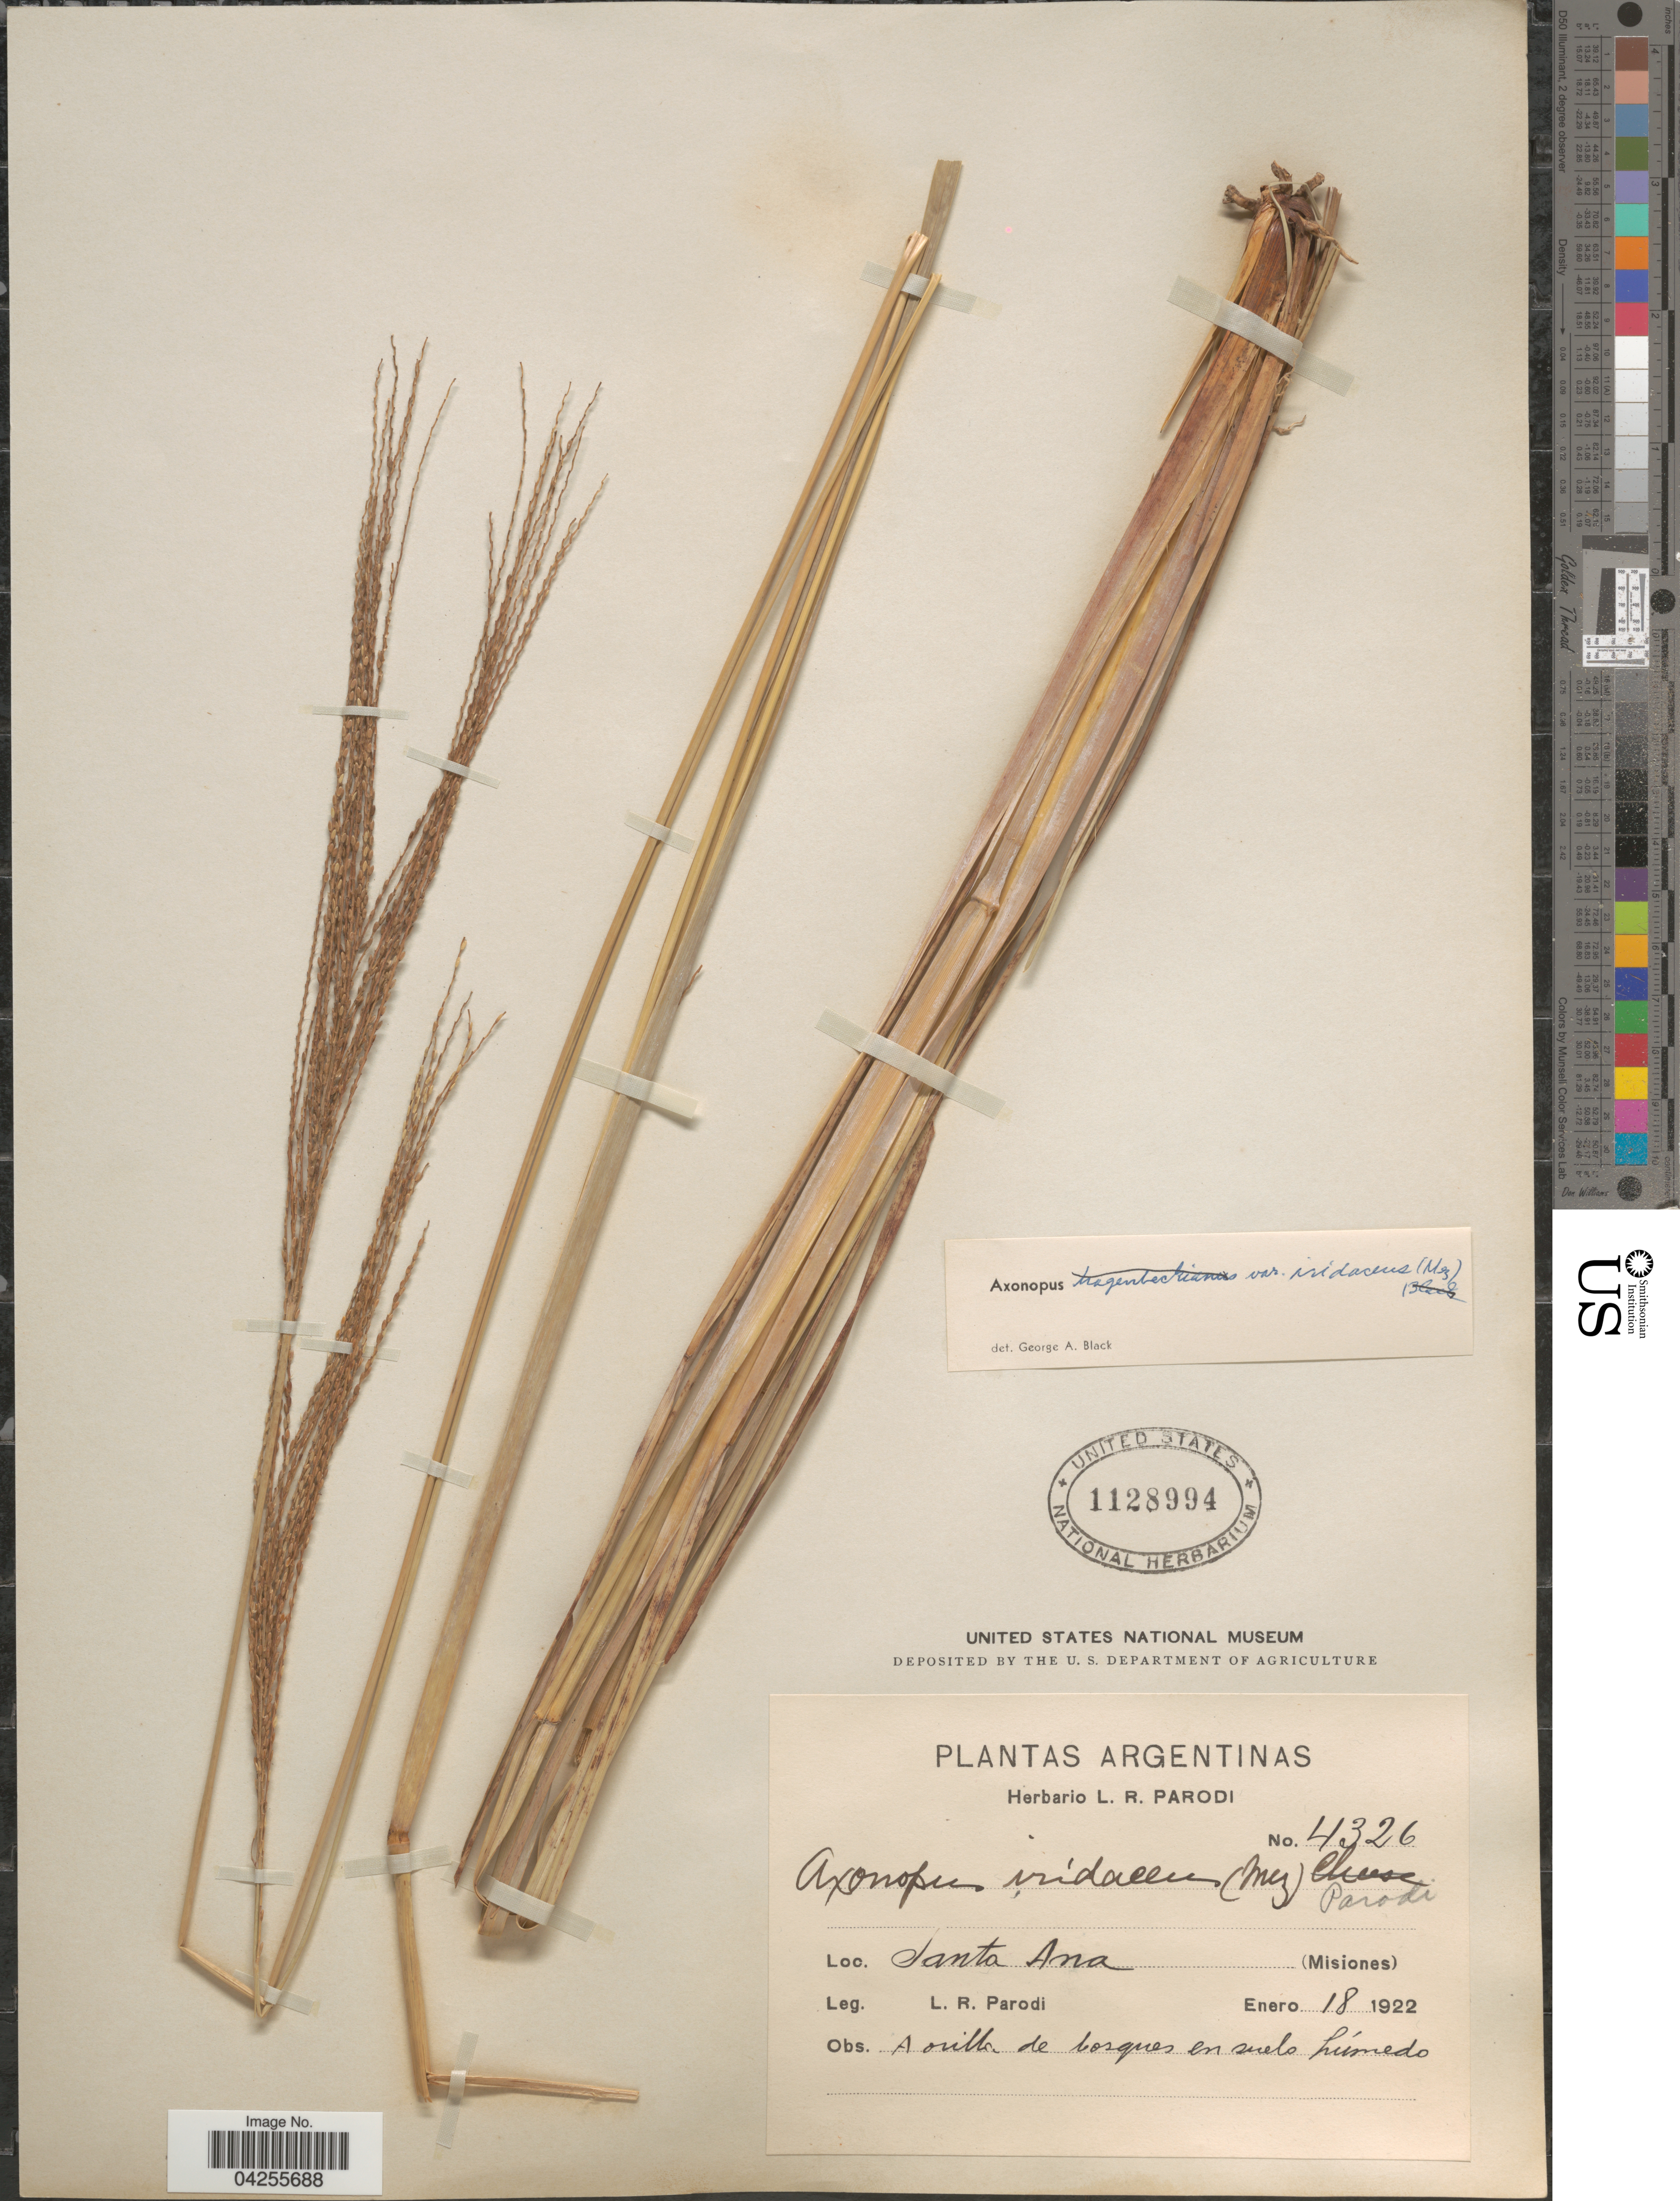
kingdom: Plantae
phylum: Tracheophyta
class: Liliopsida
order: Poales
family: Poaceae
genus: Axonopus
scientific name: Axonopus suffultus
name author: (Nees) Kuhlm.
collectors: L. R. Parodi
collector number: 4326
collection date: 1922-01-18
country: Argentina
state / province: Misiones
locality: Santa Ana.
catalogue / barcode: US 1128994